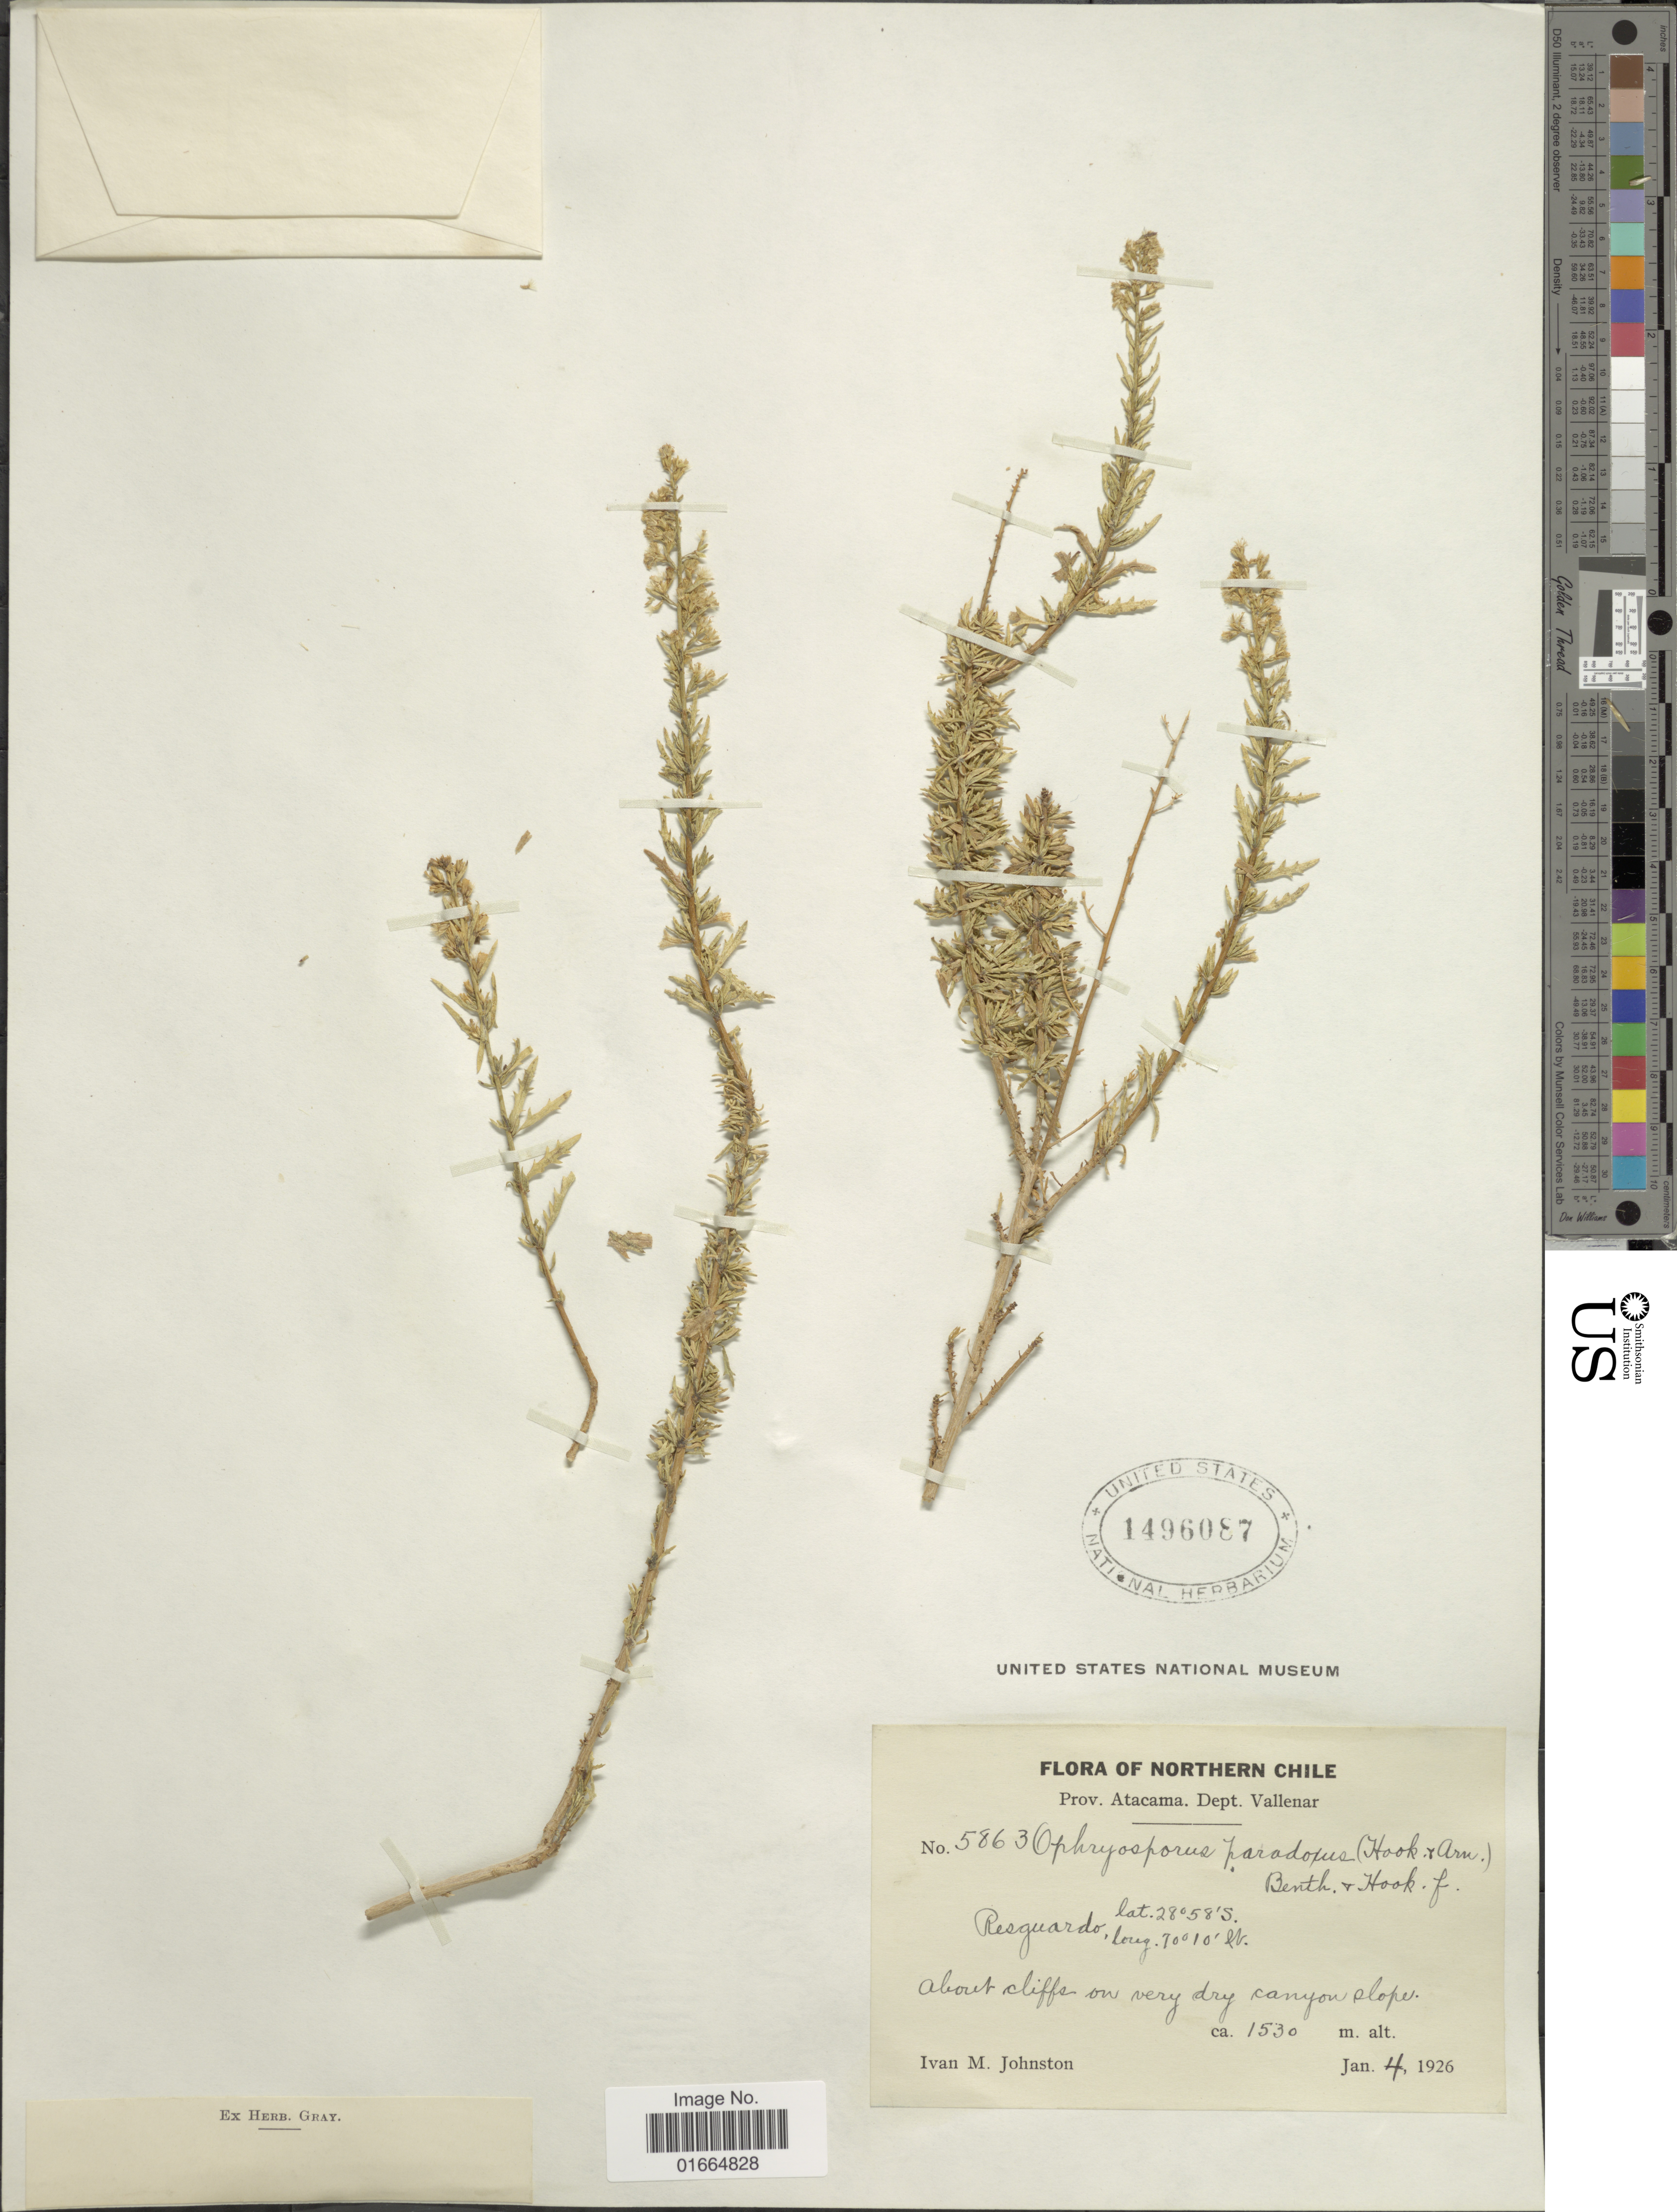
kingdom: Plantae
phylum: Tracheophyta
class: Magnoliopsida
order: Asterales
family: Asteraceae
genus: Ophryosporus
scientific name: Ophryosporus paradoxus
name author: (Hook. & Arn.) Benth. & Hook. f. ex B.D. Jacks.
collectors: I.M. Johnston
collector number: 5863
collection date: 1926-01-04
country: Chile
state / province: Atacama (III)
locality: Prov. Atacama. Dept. Vallenar. About cliffs on very dry canyon slope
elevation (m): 1530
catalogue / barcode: US 1496087